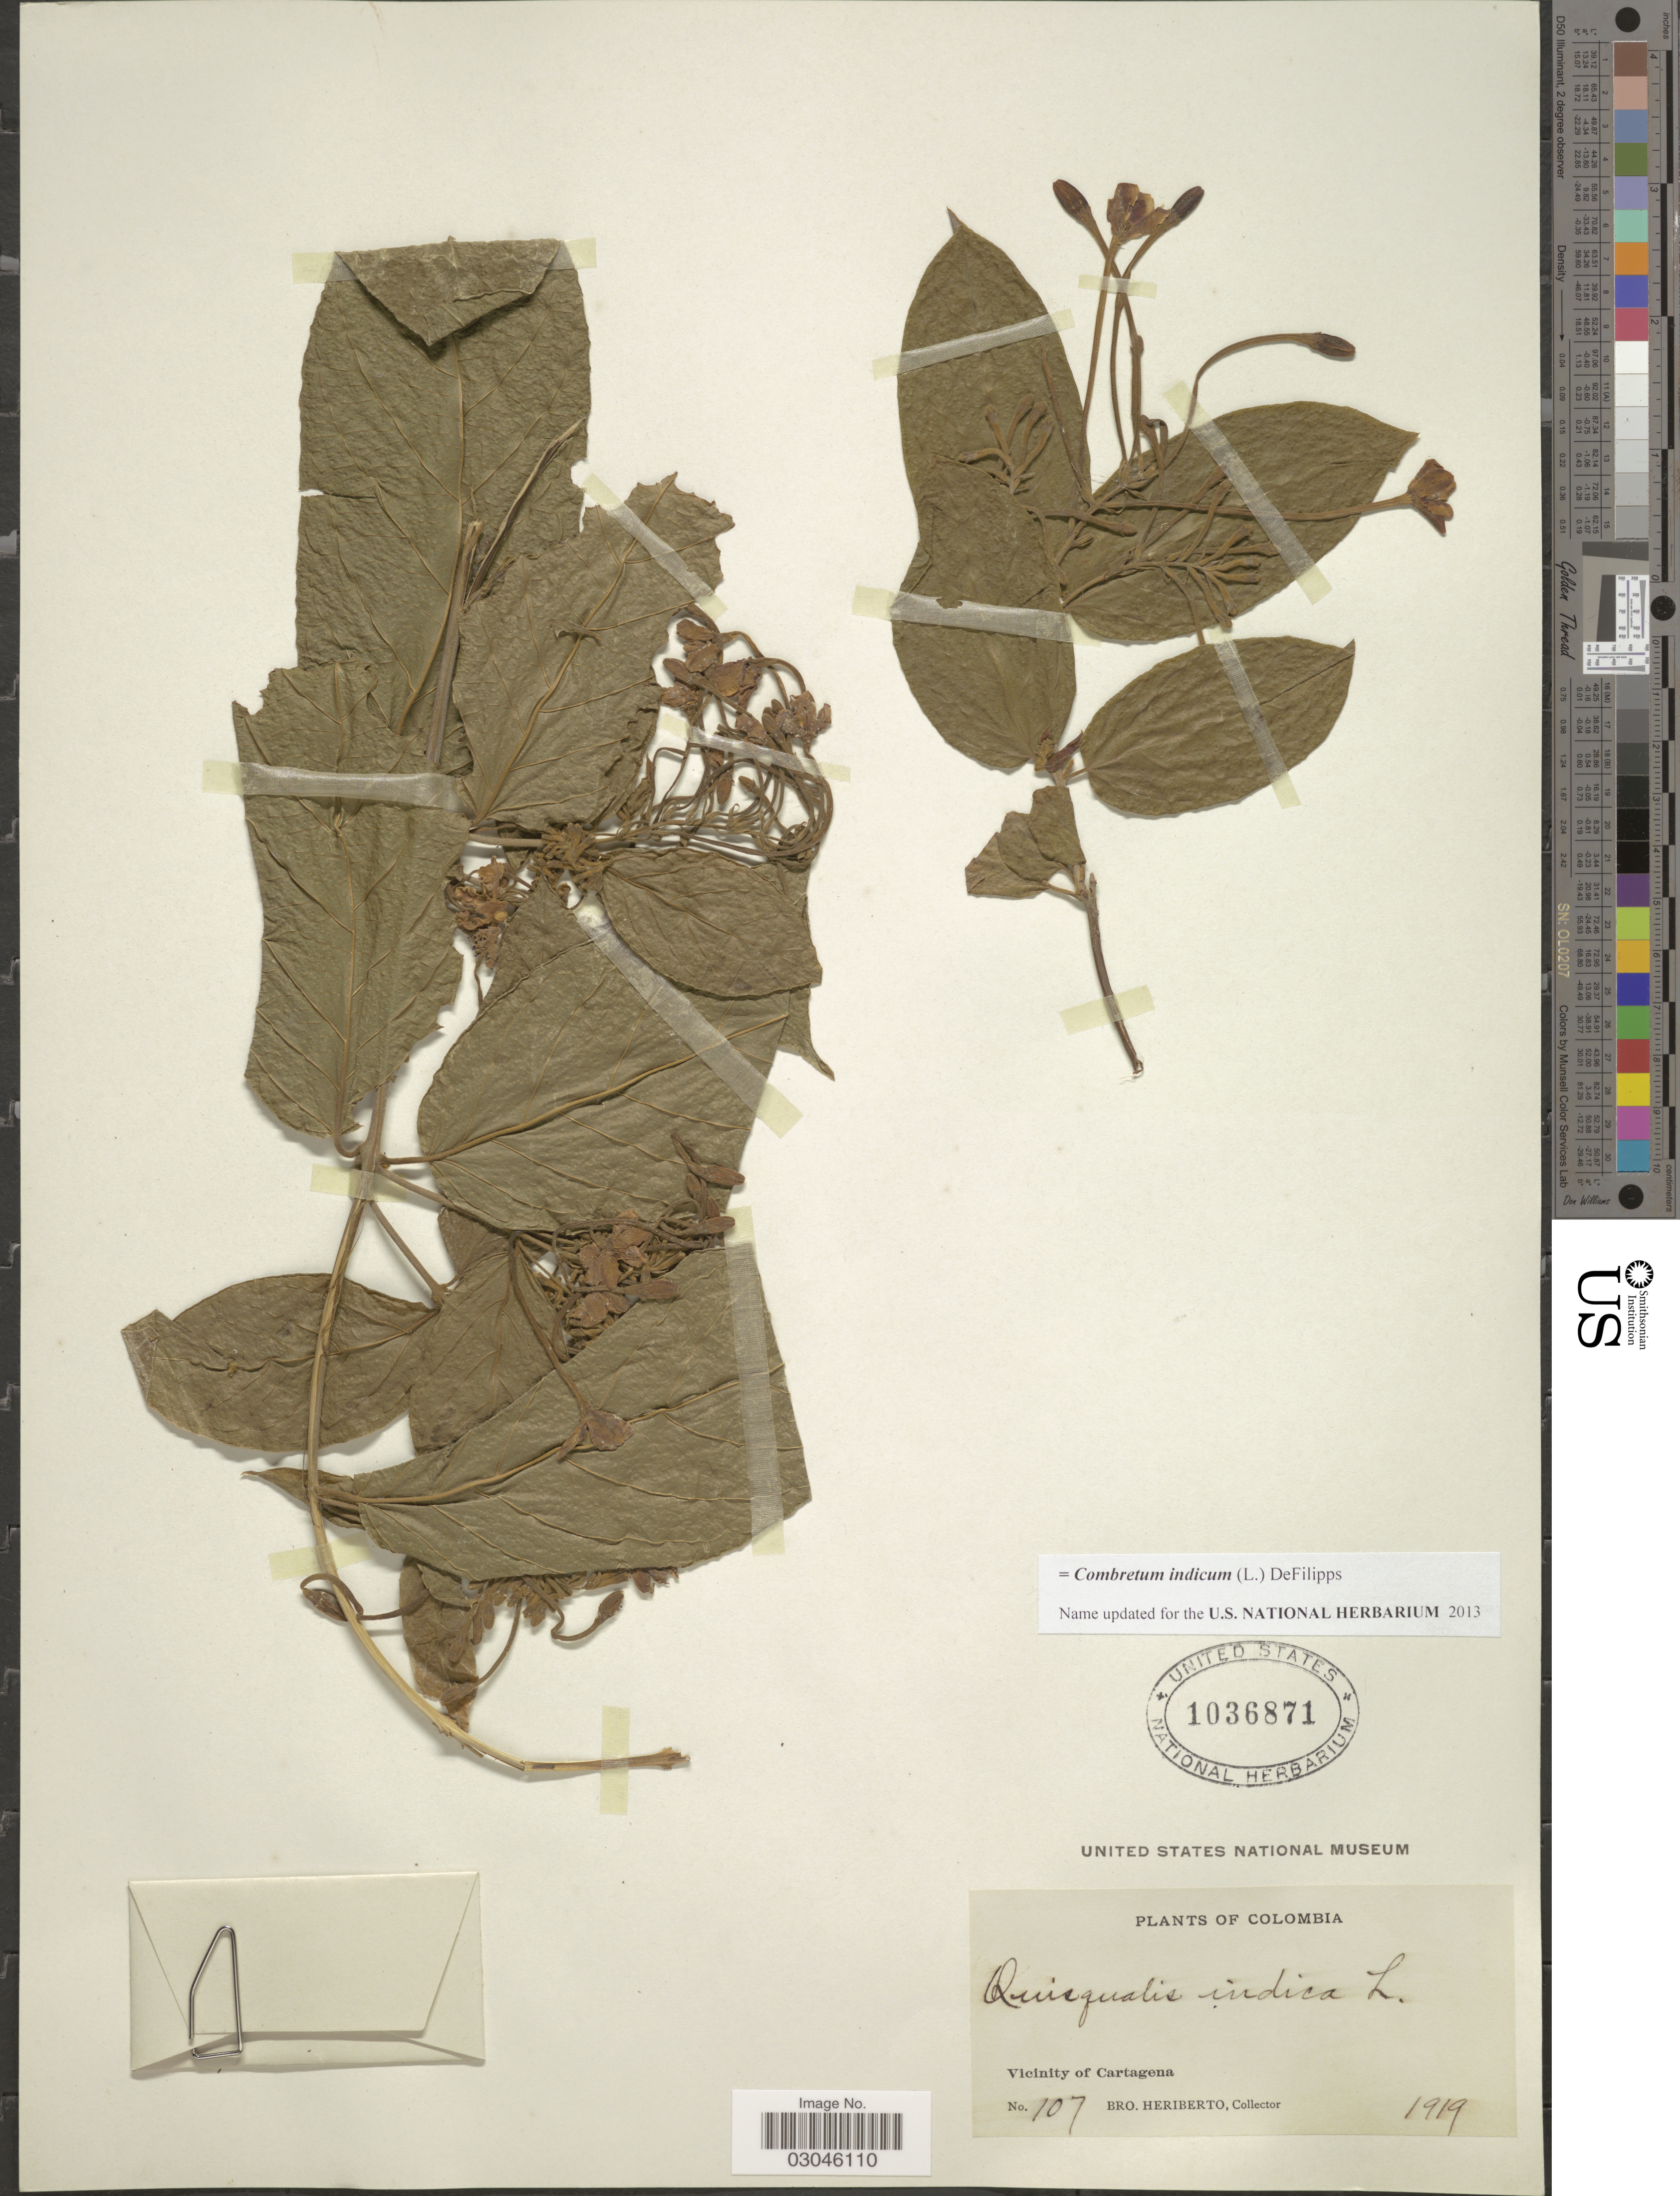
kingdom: Plantae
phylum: Tracheophyta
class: Magnoliopsida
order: Myrtales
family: Combretaceae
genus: Combretum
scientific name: Combretum indicum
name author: (L.) DeFilipps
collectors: B. Heriberto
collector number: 107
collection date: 1919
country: Colombia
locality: Vicinity of Cartagena.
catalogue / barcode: US 1036871